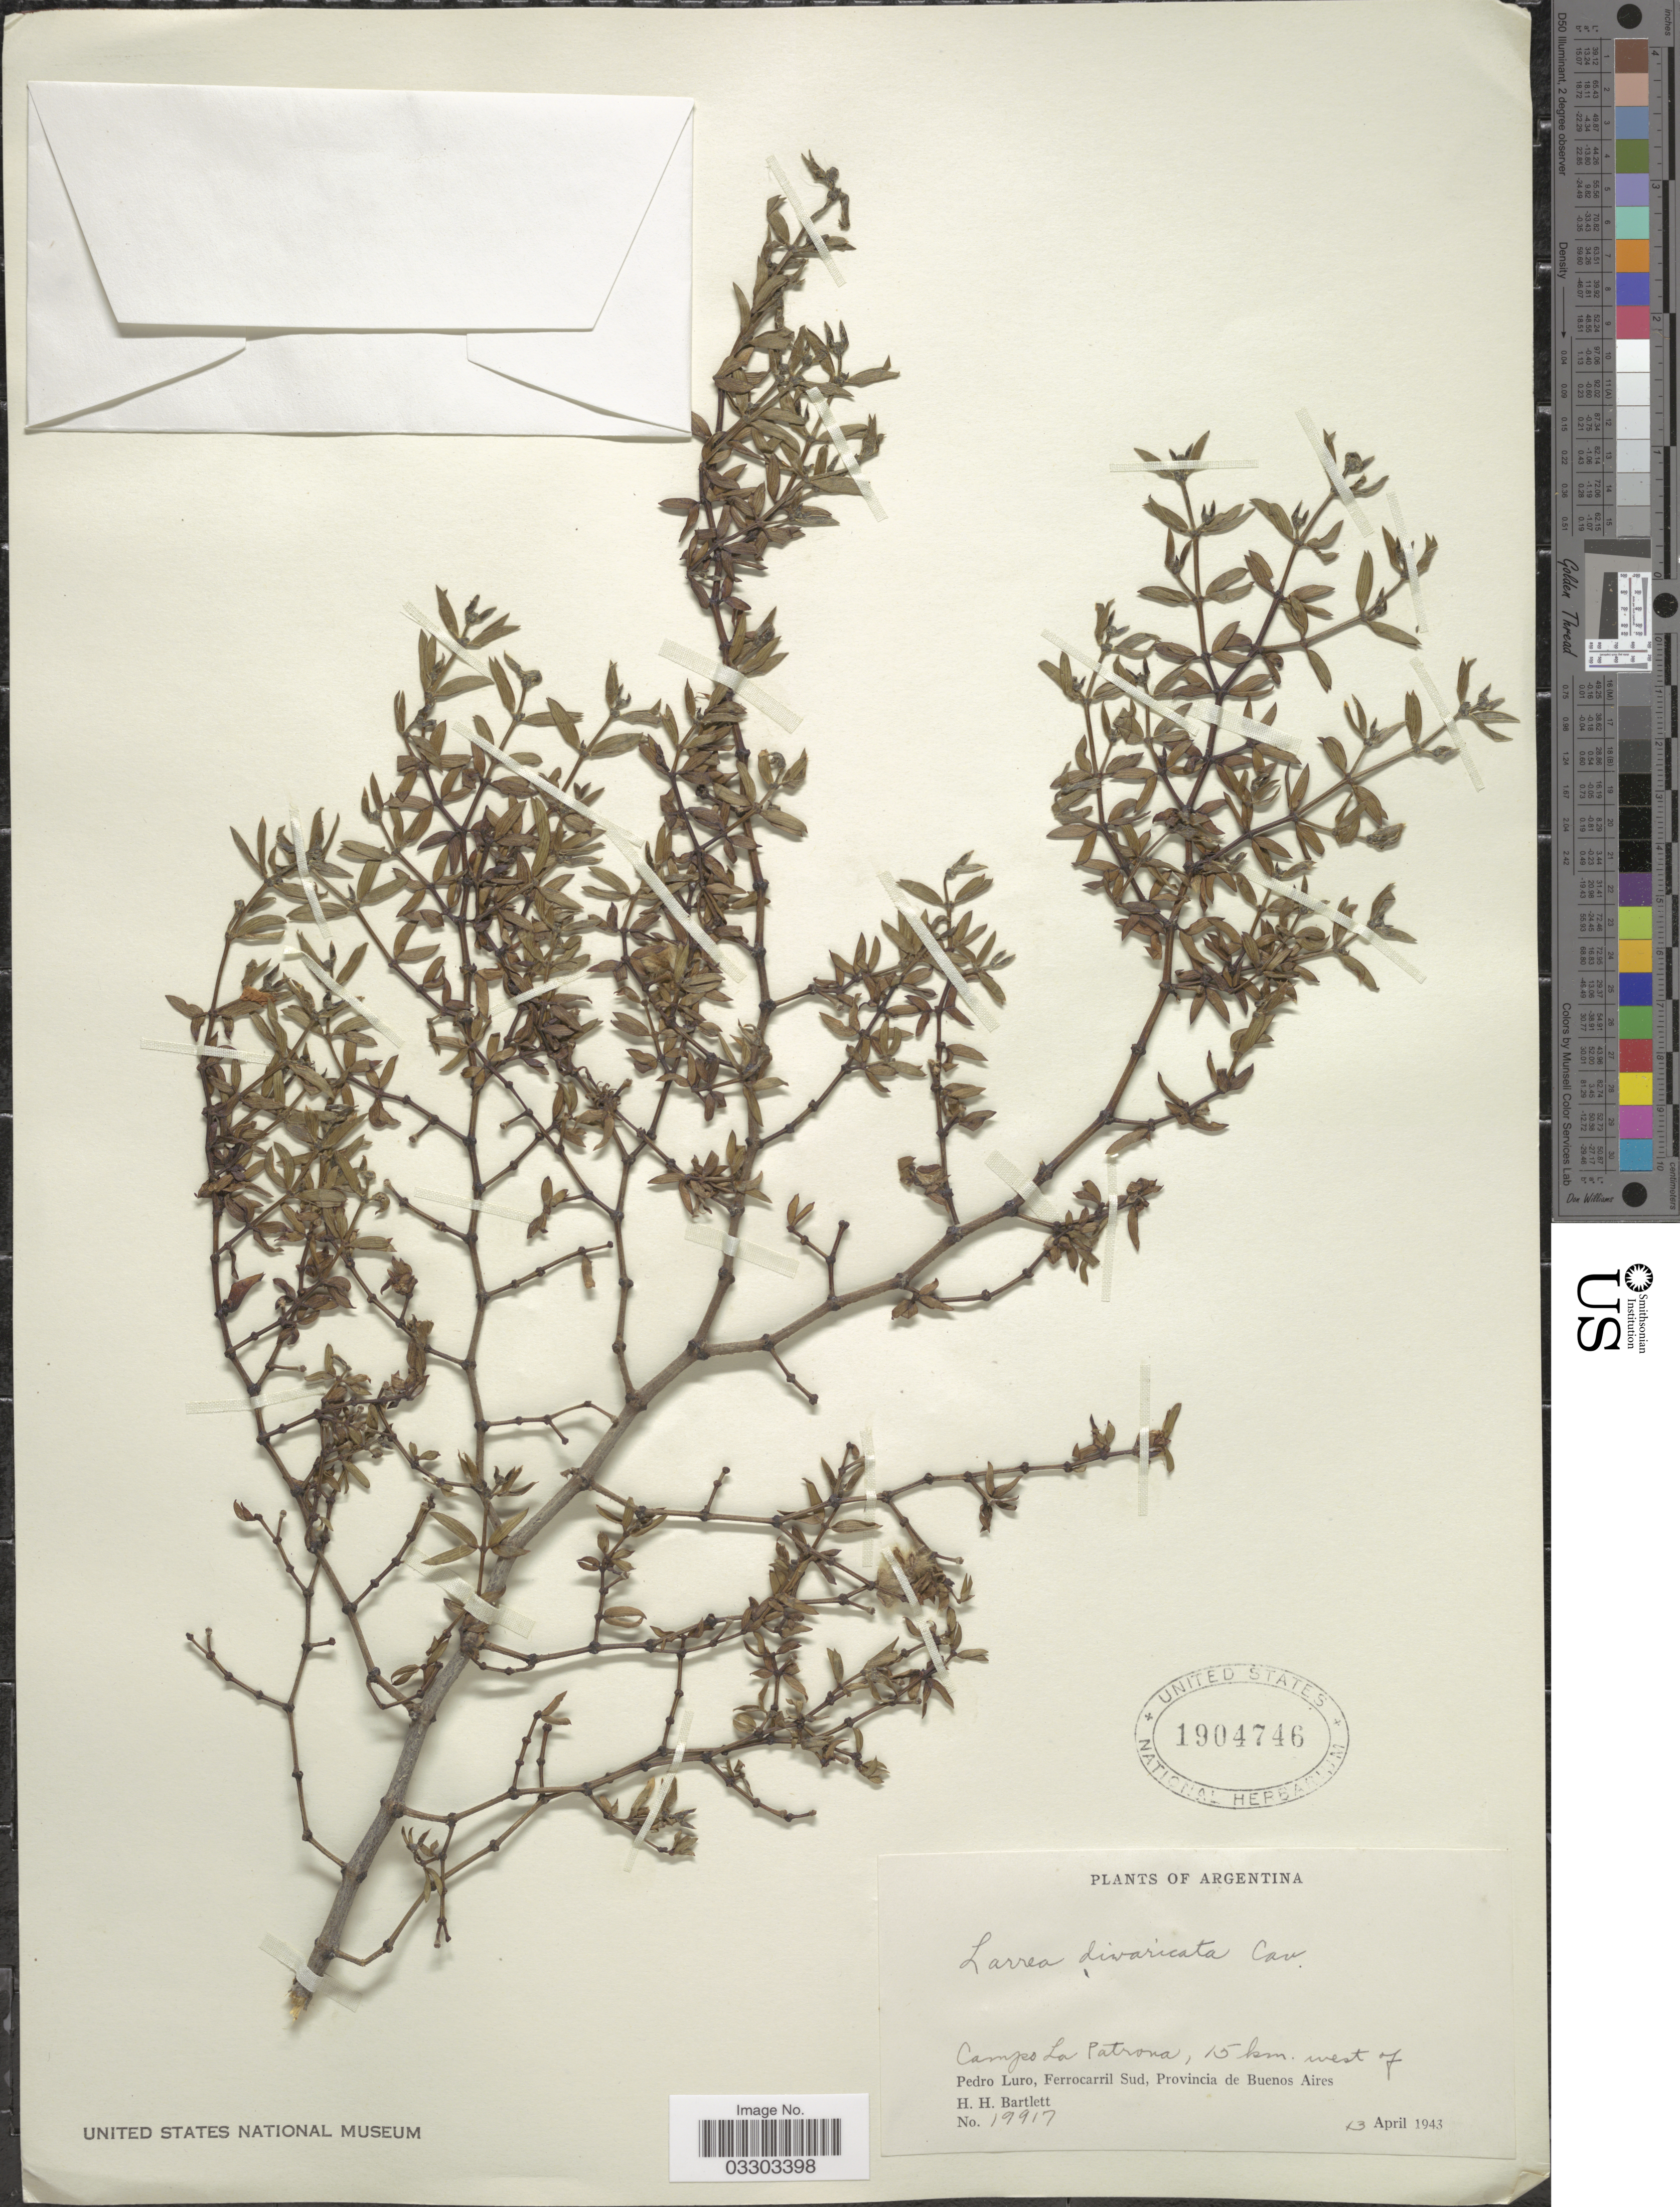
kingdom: Plantae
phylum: Tracheophyta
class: Magnoliopsida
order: Zygophyllales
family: Zygophyllaceae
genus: Larrea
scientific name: Larrea divaricata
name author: Cav.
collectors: H. H. Bartlett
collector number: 19917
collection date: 1943-04-13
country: Argentina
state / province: Buenos Aires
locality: Campo La Patrona, 15 km. west of Pedro Luro, Ferrocarril Sud.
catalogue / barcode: US 1904746